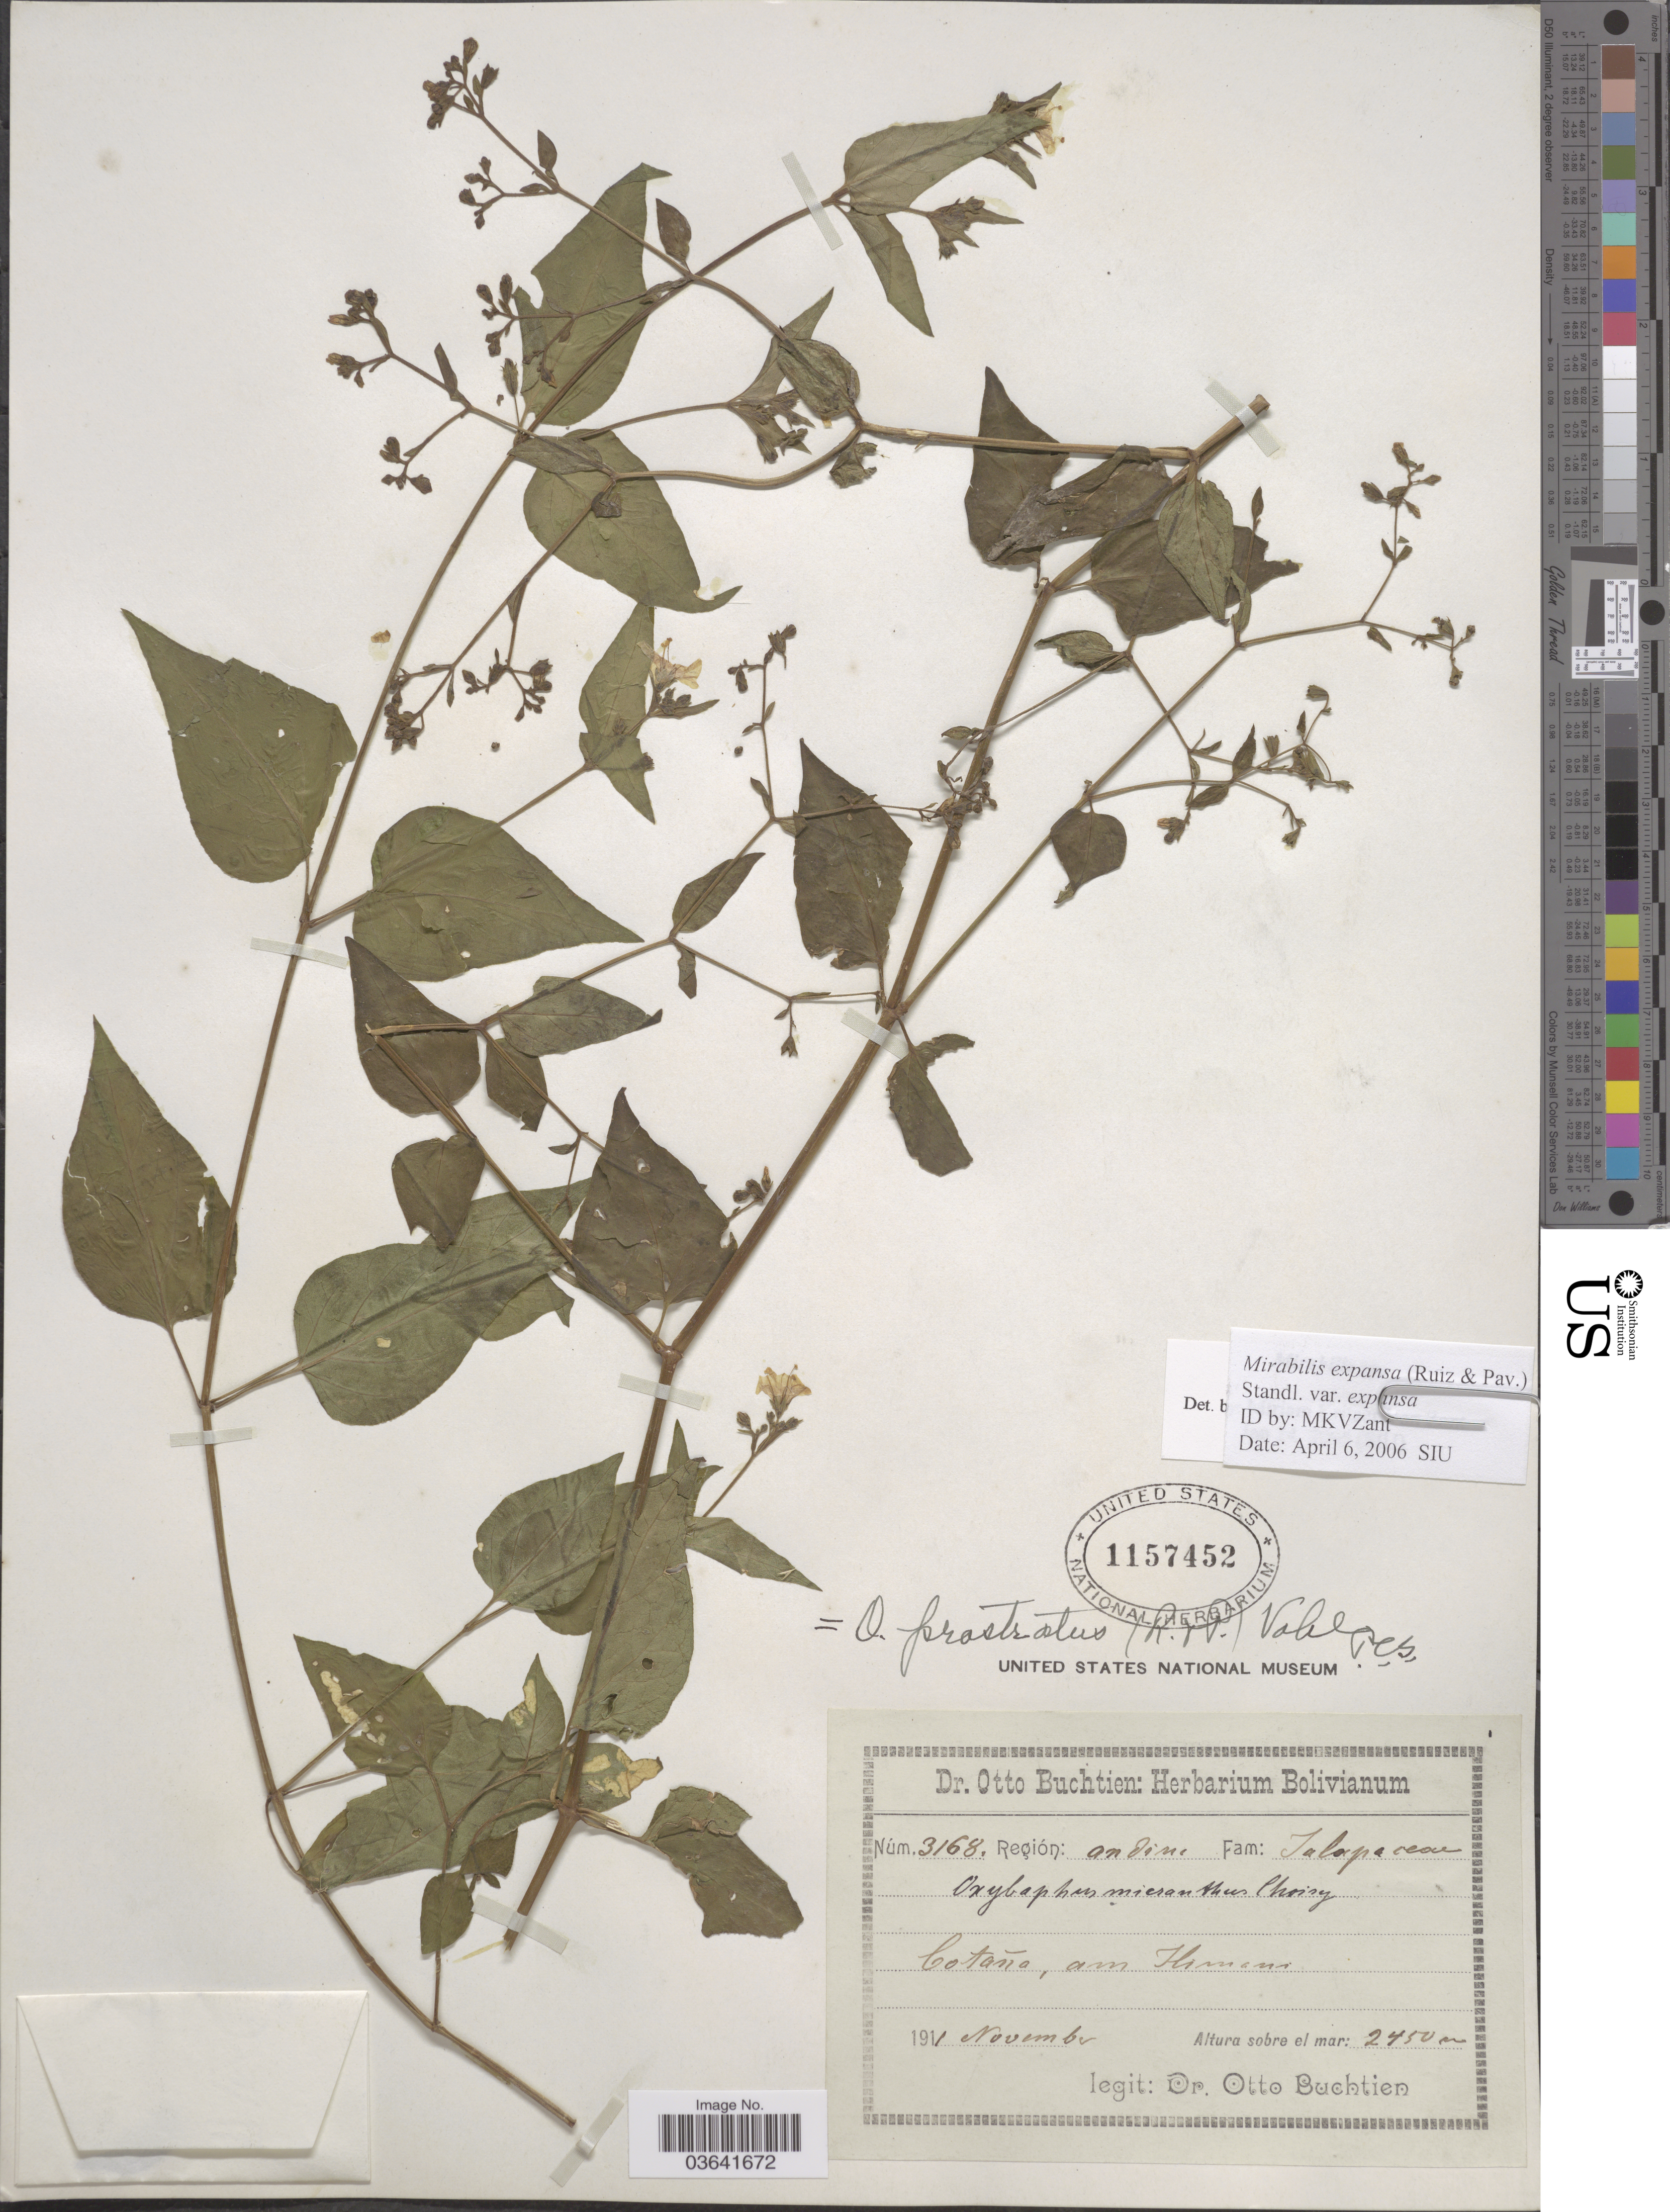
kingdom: Plantae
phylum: Tracheophyta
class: Magnoliopsida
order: Caryophyllales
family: Nyctaginaceae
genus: Mirabilis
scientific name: Mirabilis expansa var. expansa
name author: (Ruiz & Pav.) Standl.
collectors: O. Buchtien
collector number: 3168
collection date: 1911-11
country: Bolivia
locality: Región: andina, Cotaña, am Ilimani.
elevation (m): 2450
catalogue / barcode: US 1157452